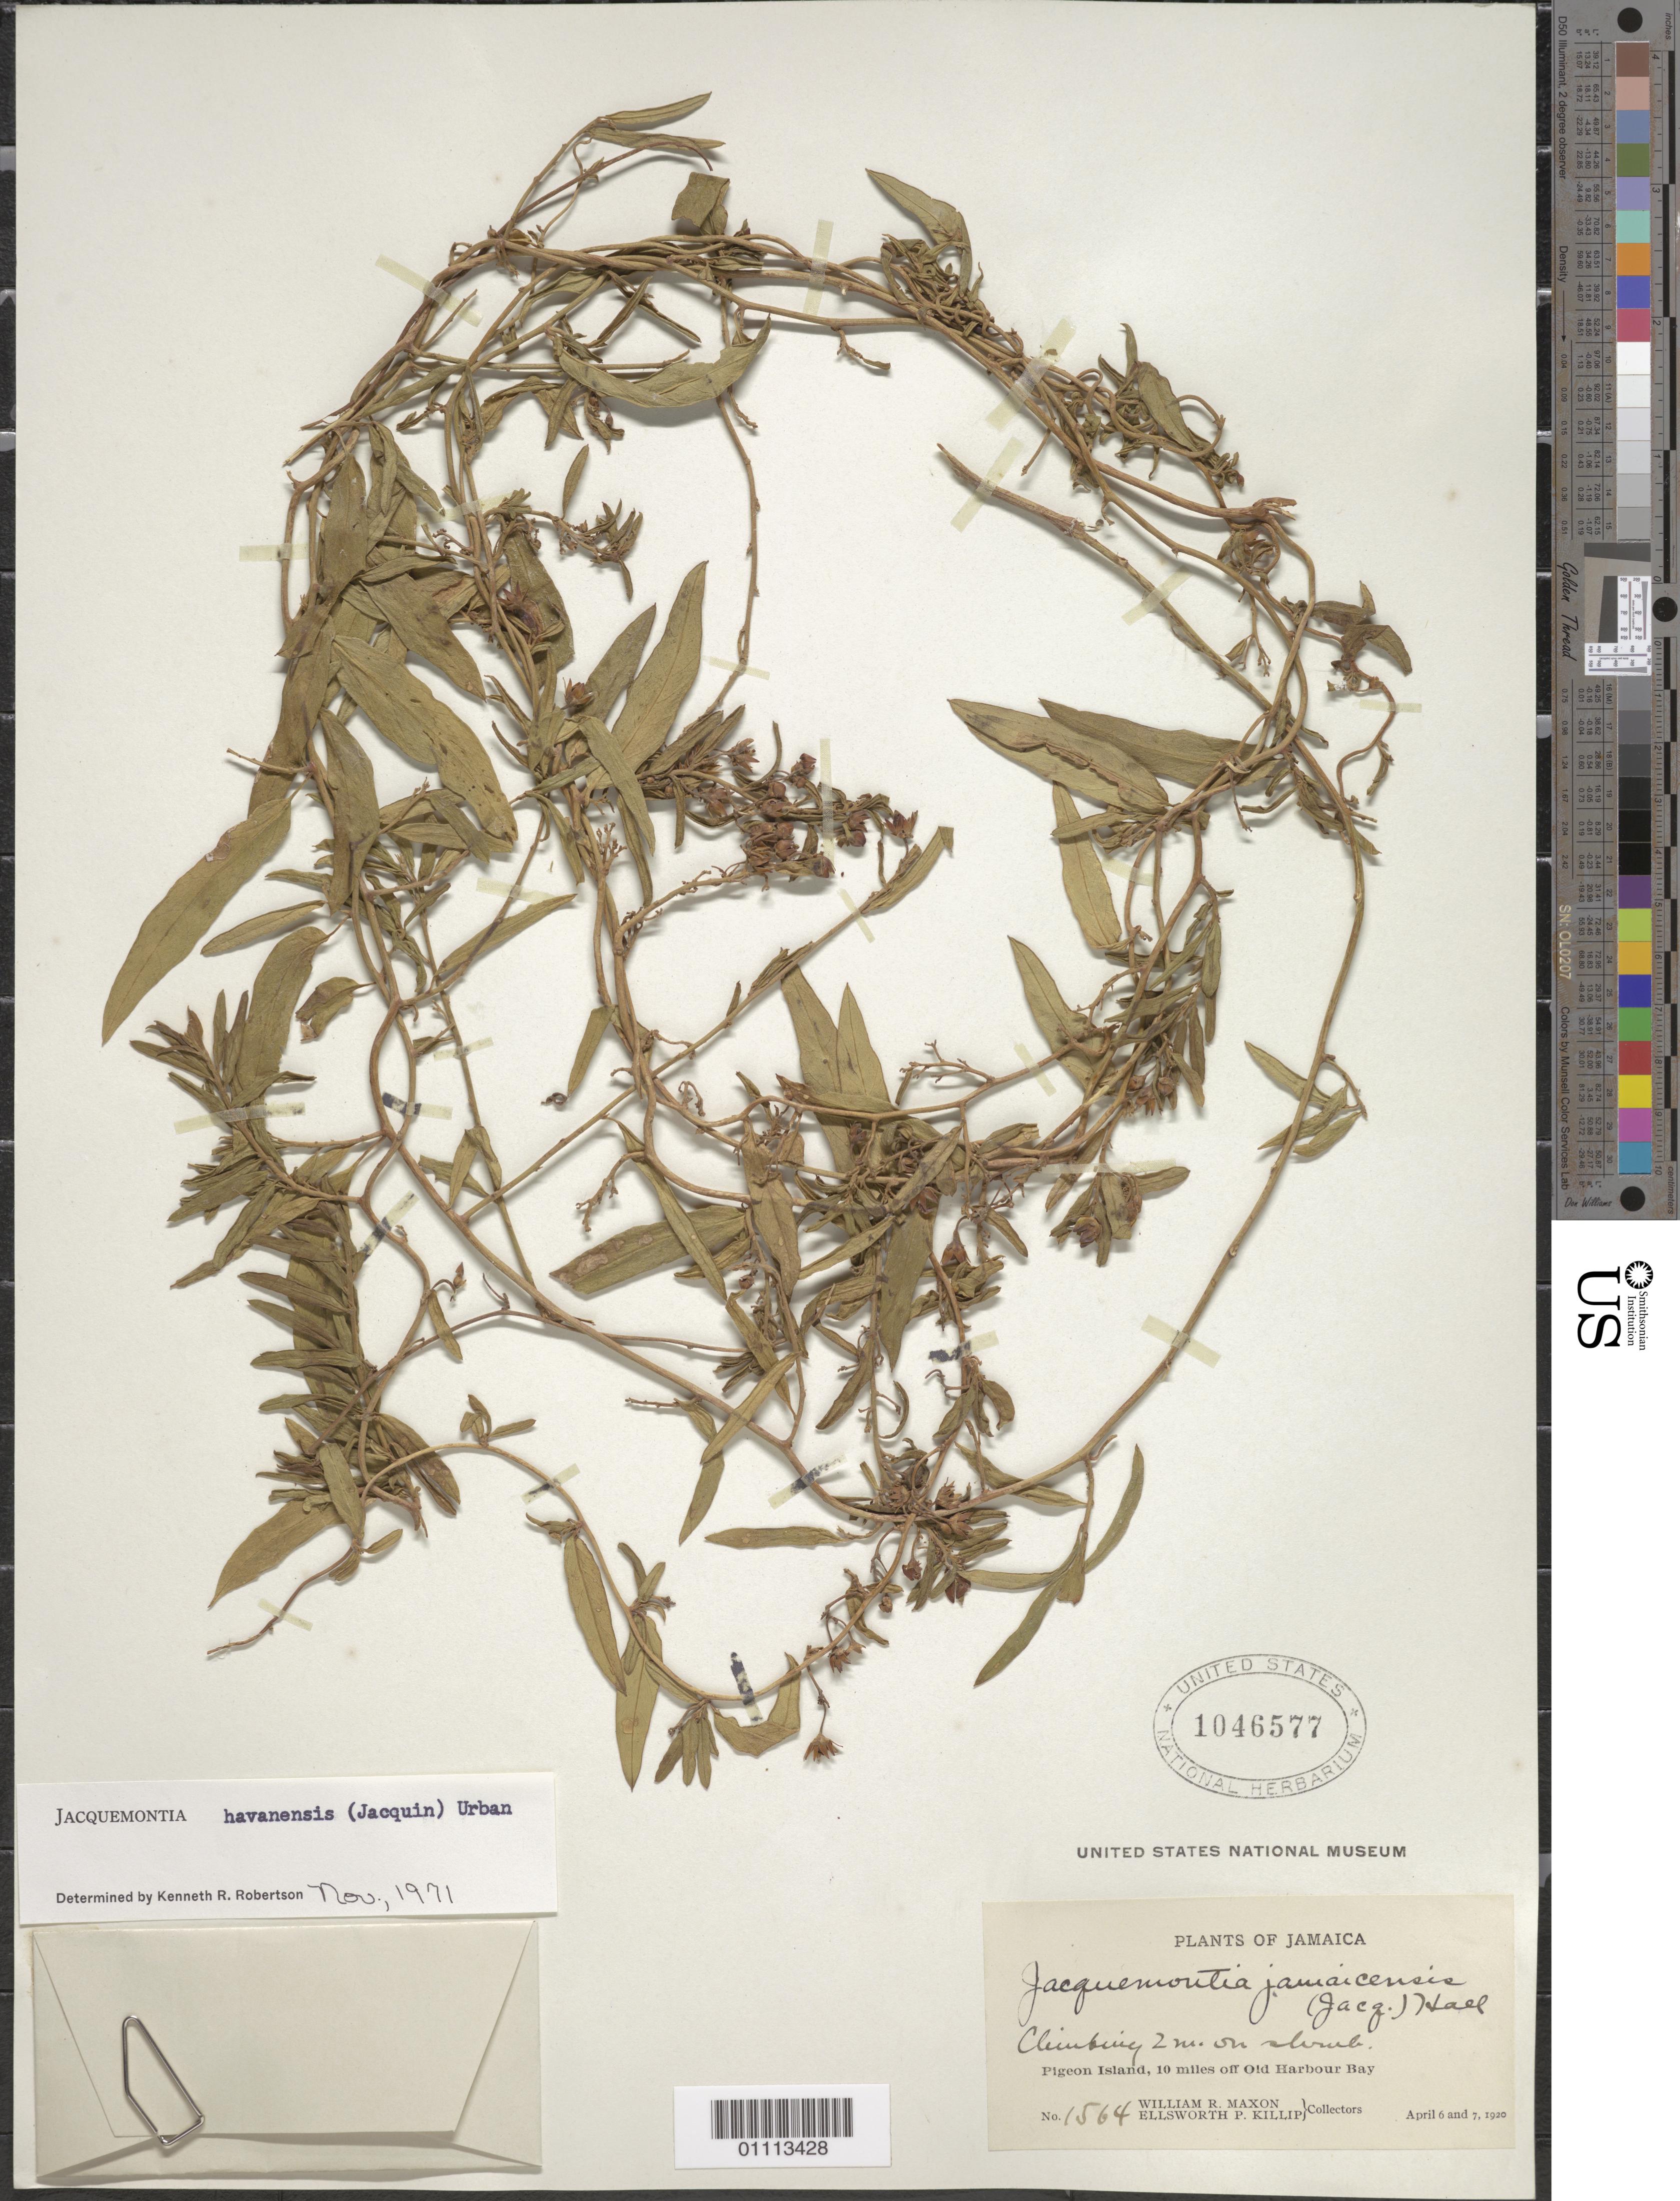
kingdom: Plantae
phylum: Tracheophyta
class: Magnoliopsida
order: Solanales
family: Convolvulaceae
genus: Jacquemontia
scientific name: Jacquemontia havanensis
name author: (Jacq.) Urb.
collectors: W. R. Maxon & E. P. Killip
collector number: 1564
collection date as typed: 06 Apr 1920 and 07 Apr 1920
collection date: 1920-04-06,1920-04-07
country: Jamaica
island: Pigeon Island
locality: Pigeon Island, 10 miles off Old Harbour Bay.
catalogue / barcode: US 1046577